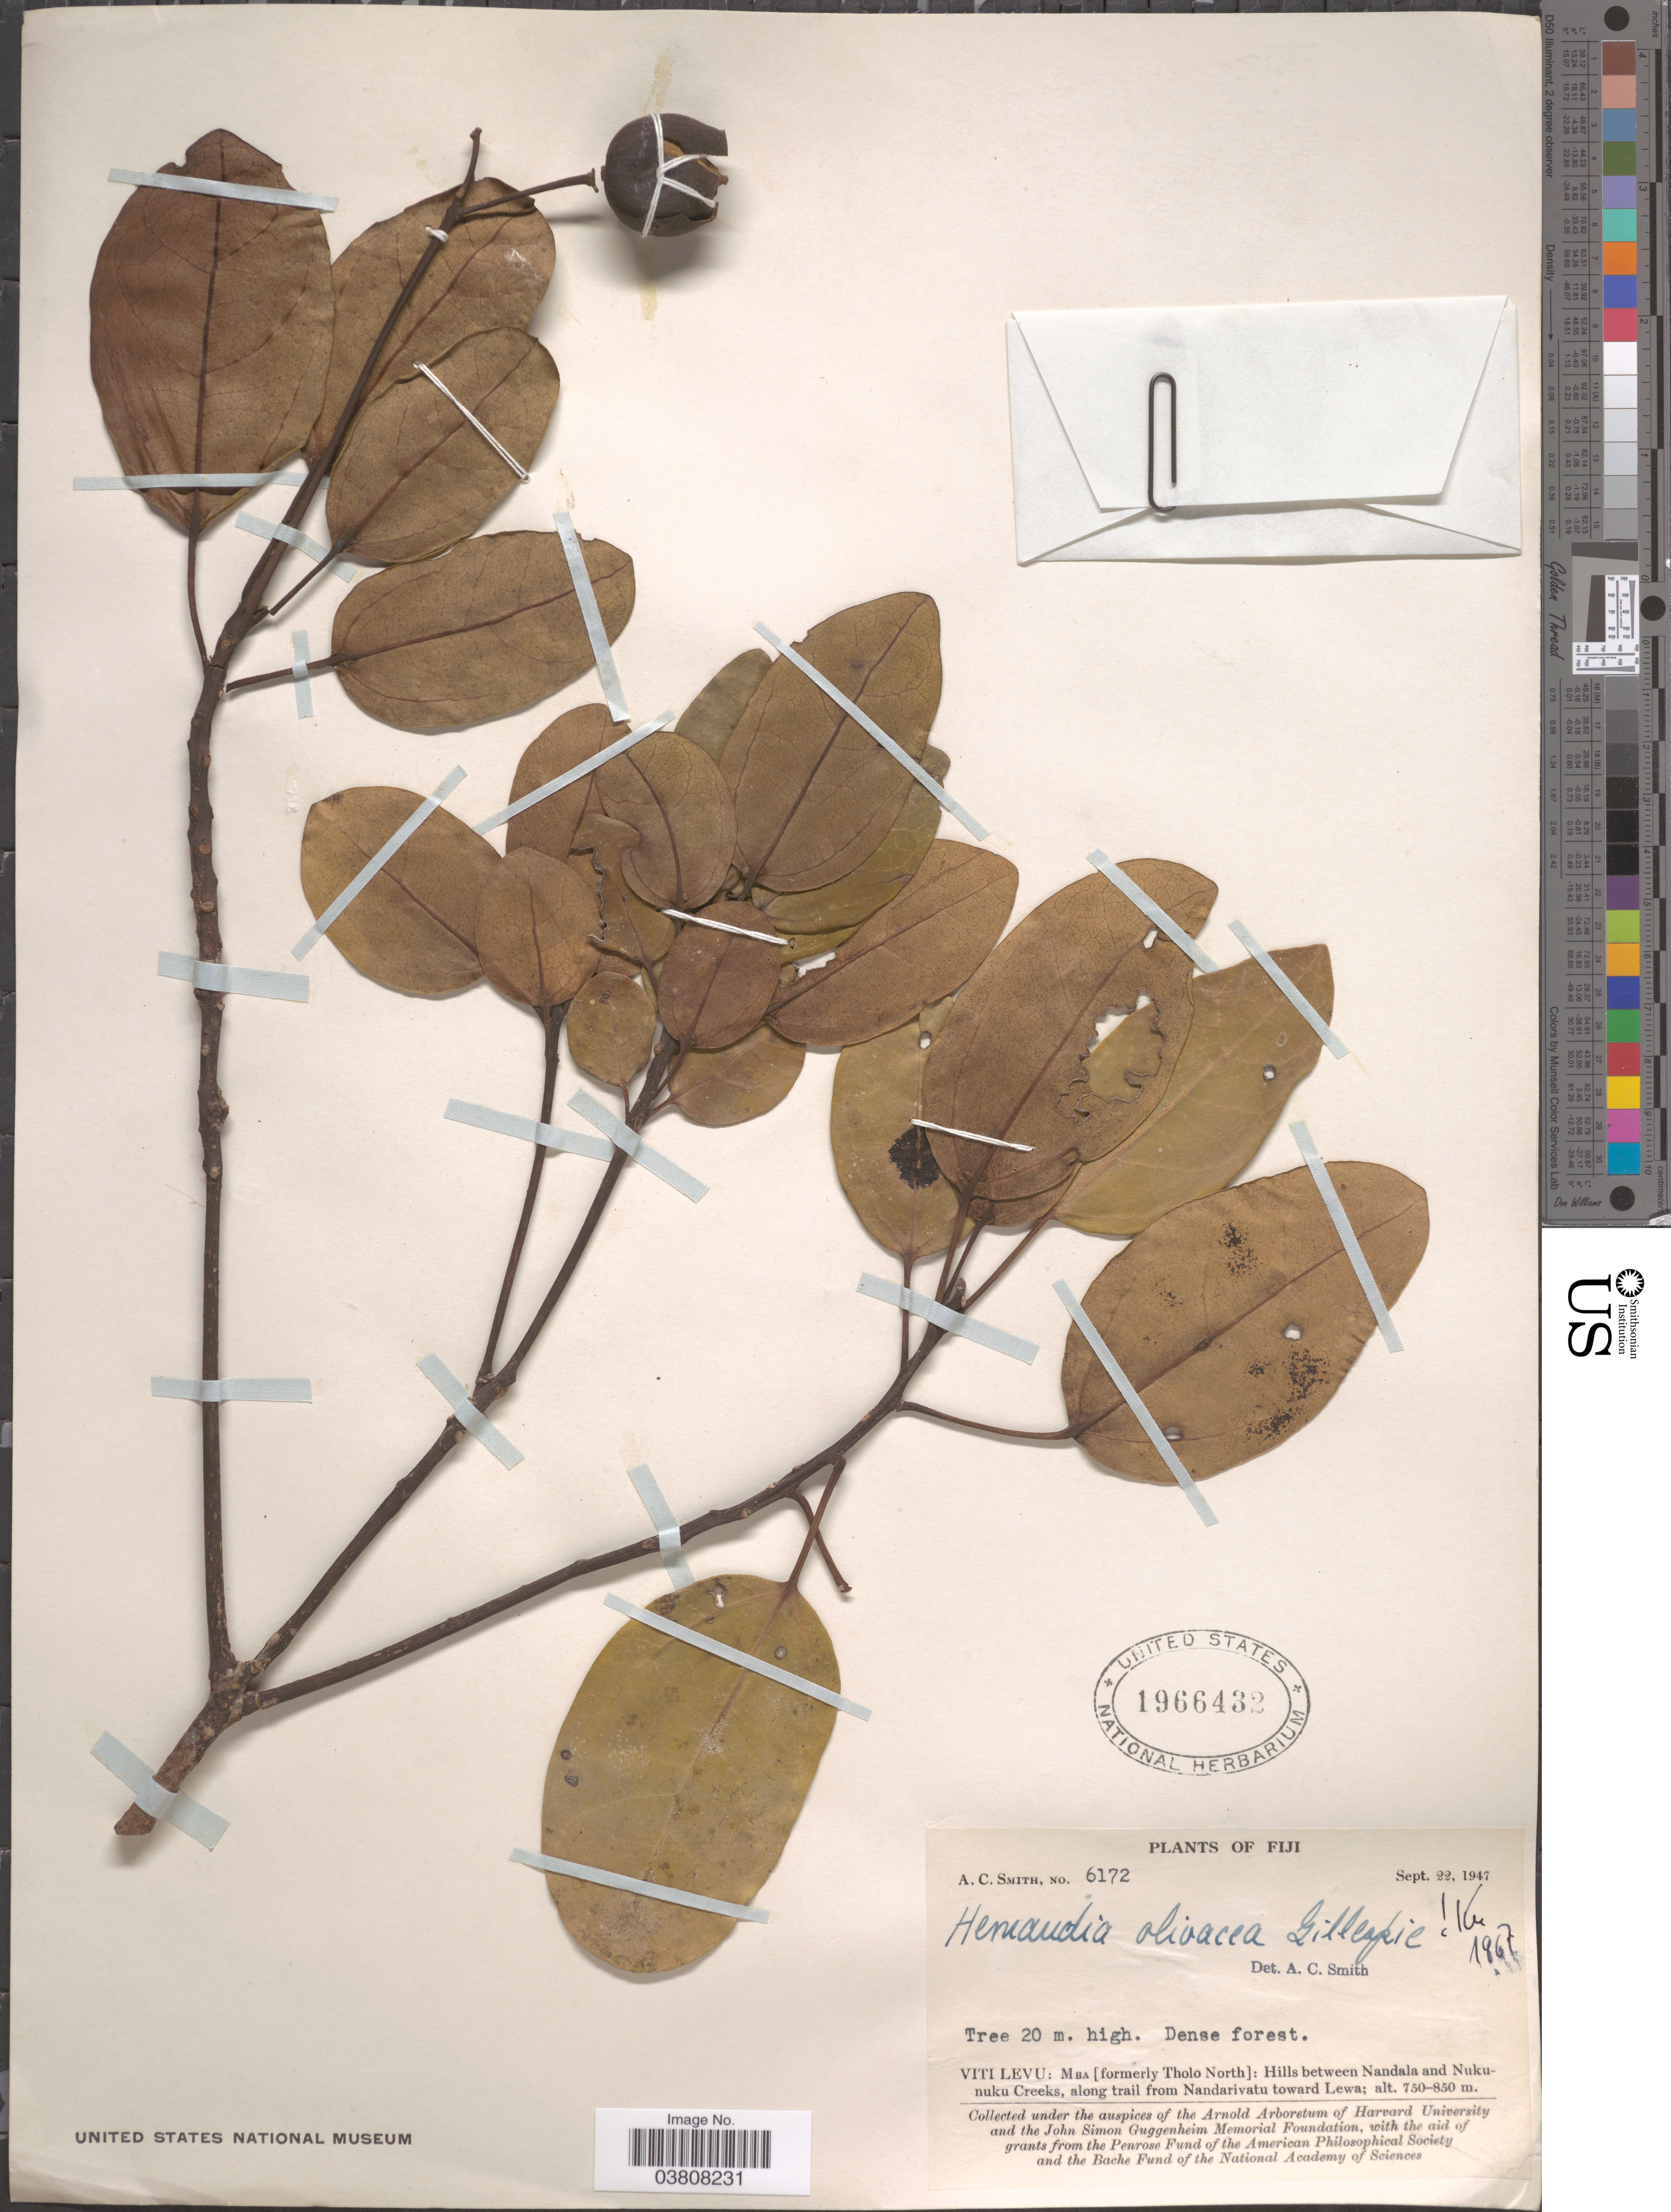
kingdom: Plantae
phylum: Tracheophyta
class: Magnoliopsida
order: Laurales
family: Hernandiaceae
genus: Hernandia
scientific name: Hernandia olivacea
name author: Gillespie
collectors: A. C. Smith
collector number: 6172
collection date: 1947-09-22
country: Fiji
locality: Viti Levu: Mba [formerly Tholo North]: Hills between Nandala and Nukunuku Creeks, along trail from Nandarivatu toward Lewa.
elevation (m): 750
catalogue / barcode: US 1966432